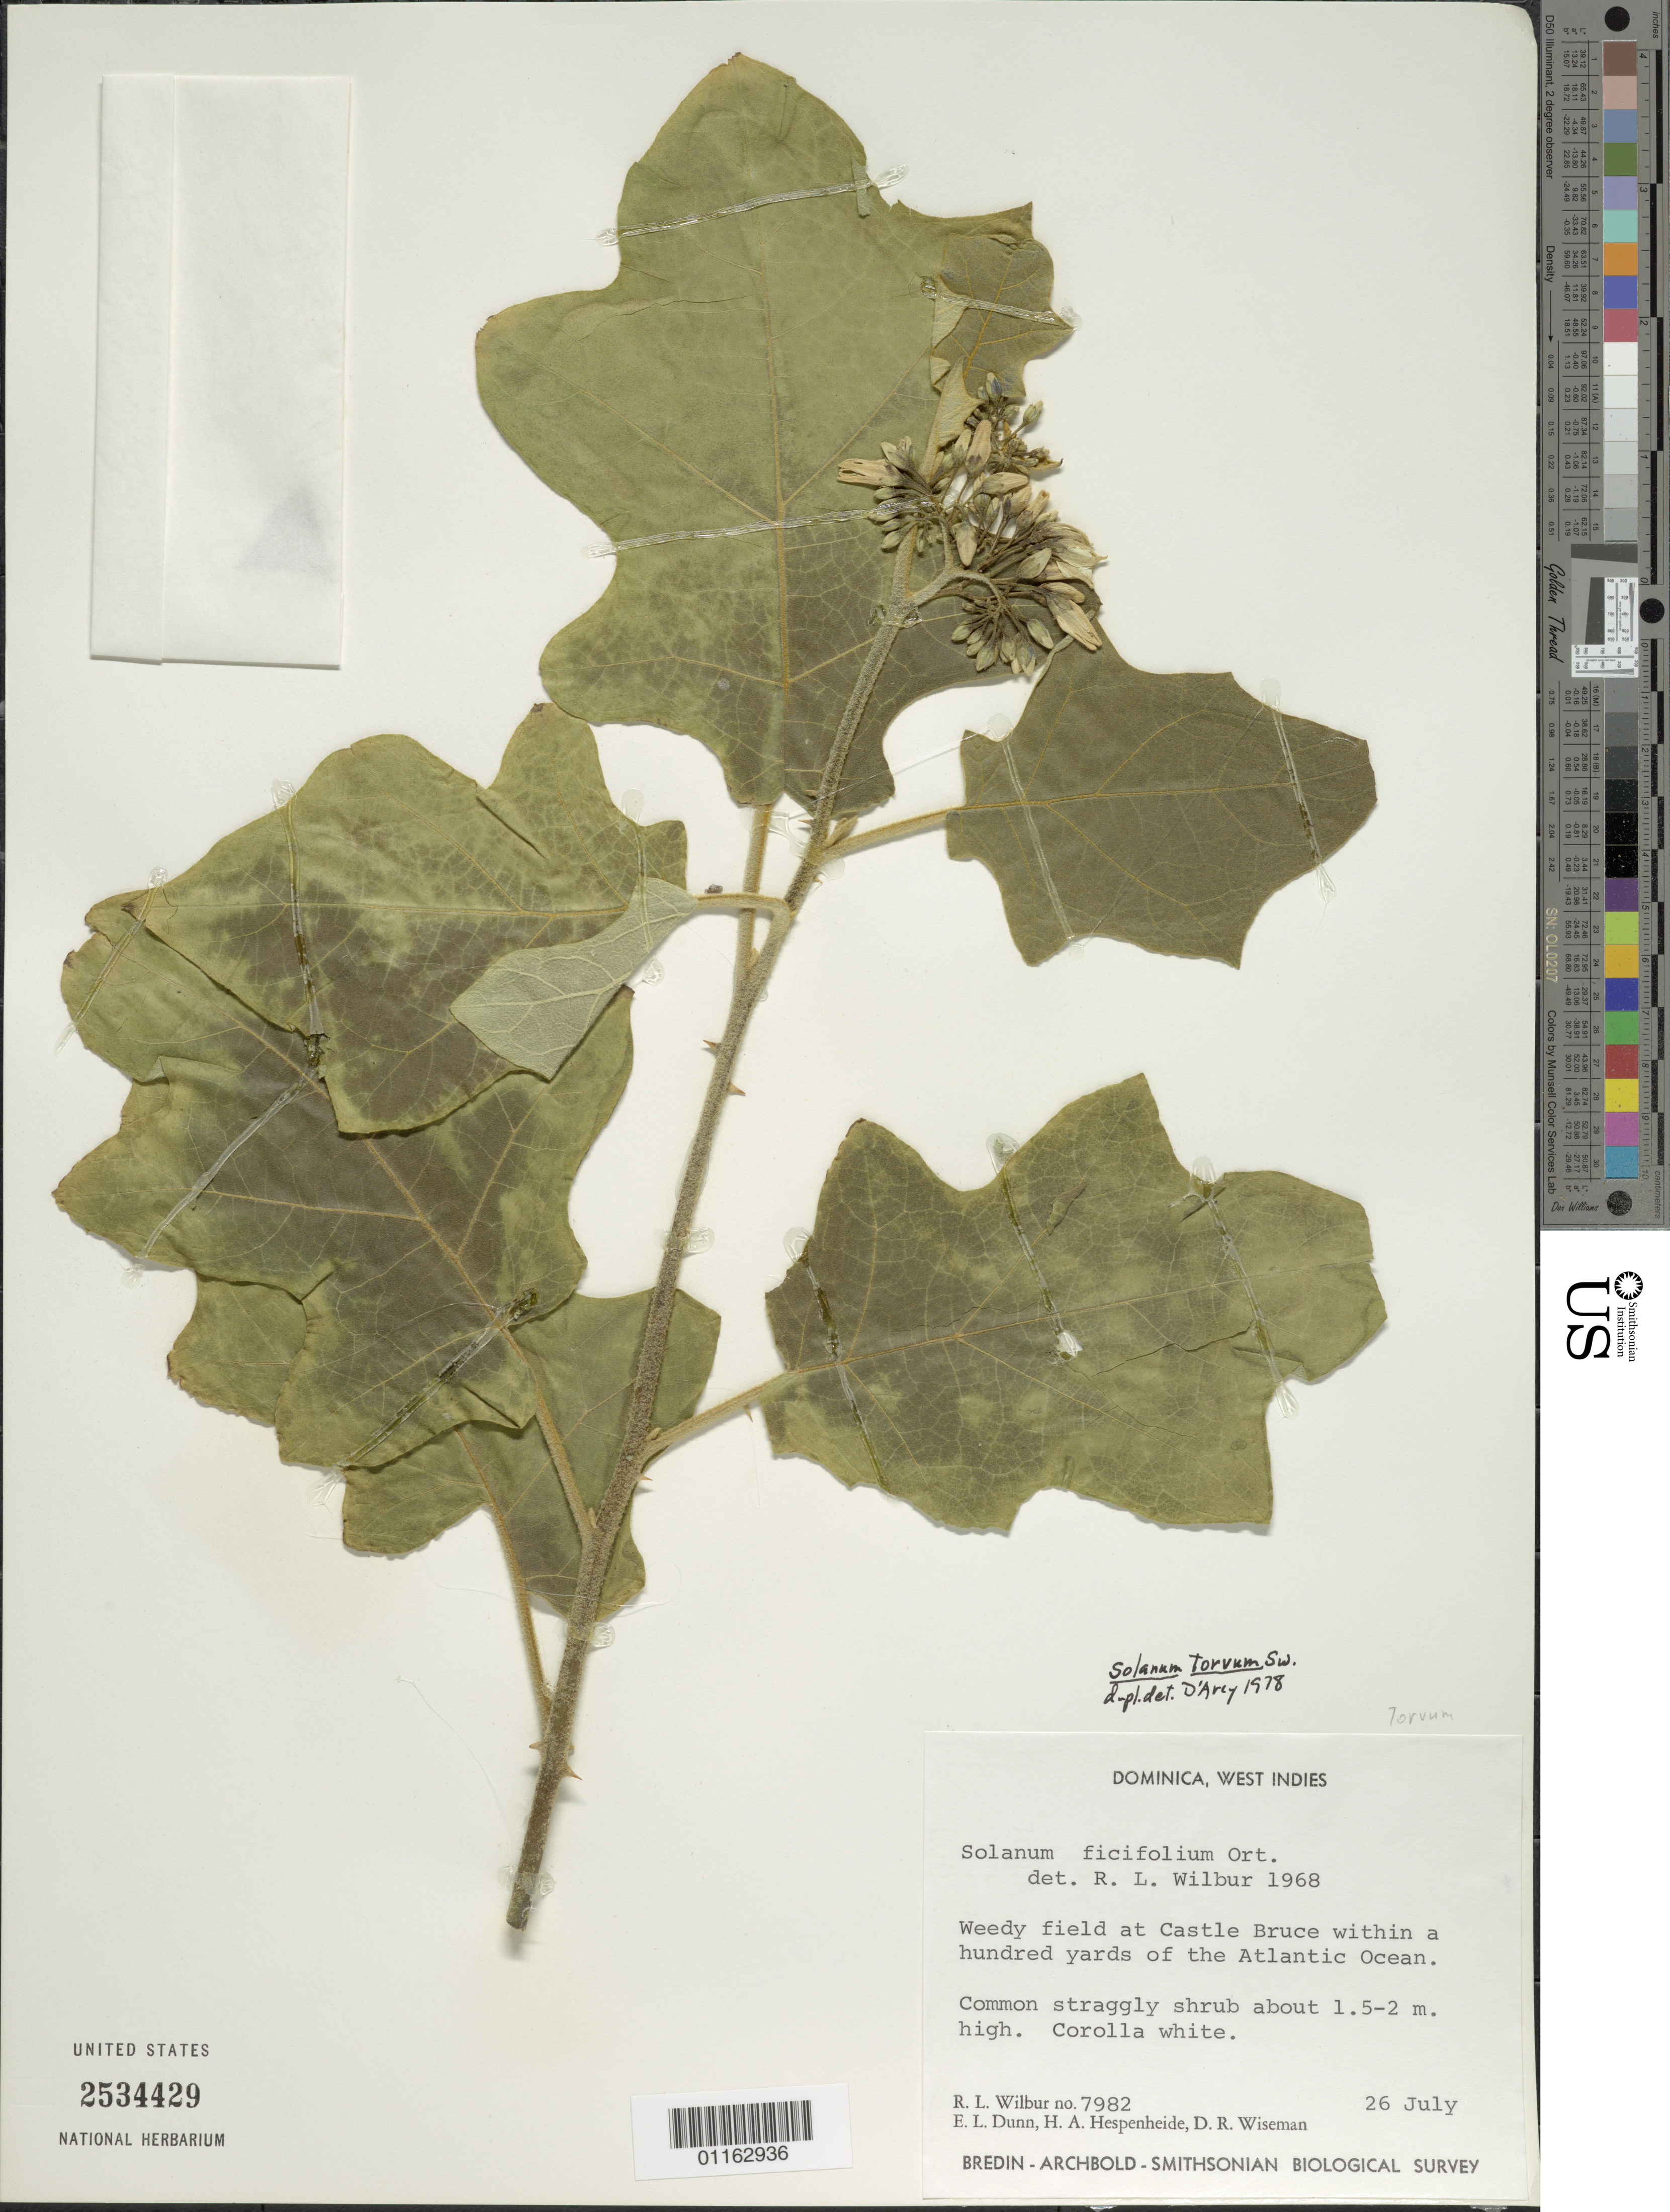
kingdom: Plantae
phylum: Tracheophyta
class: Magnoliopsida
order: Solanales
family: Solanaceae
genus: Solanum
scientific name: Solanum torvum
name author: Sw.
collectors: R. L. Wilbur, E. Dunn, H. A. Hespenheide & D. R. Wiseman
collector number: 7982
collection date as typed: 26 Jul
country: Dominica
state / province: St. David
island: Dominica I.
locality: Weedy field t Castle Bruce within 100 yds. of the Atlantic Ocean.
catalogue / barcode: US 2534429